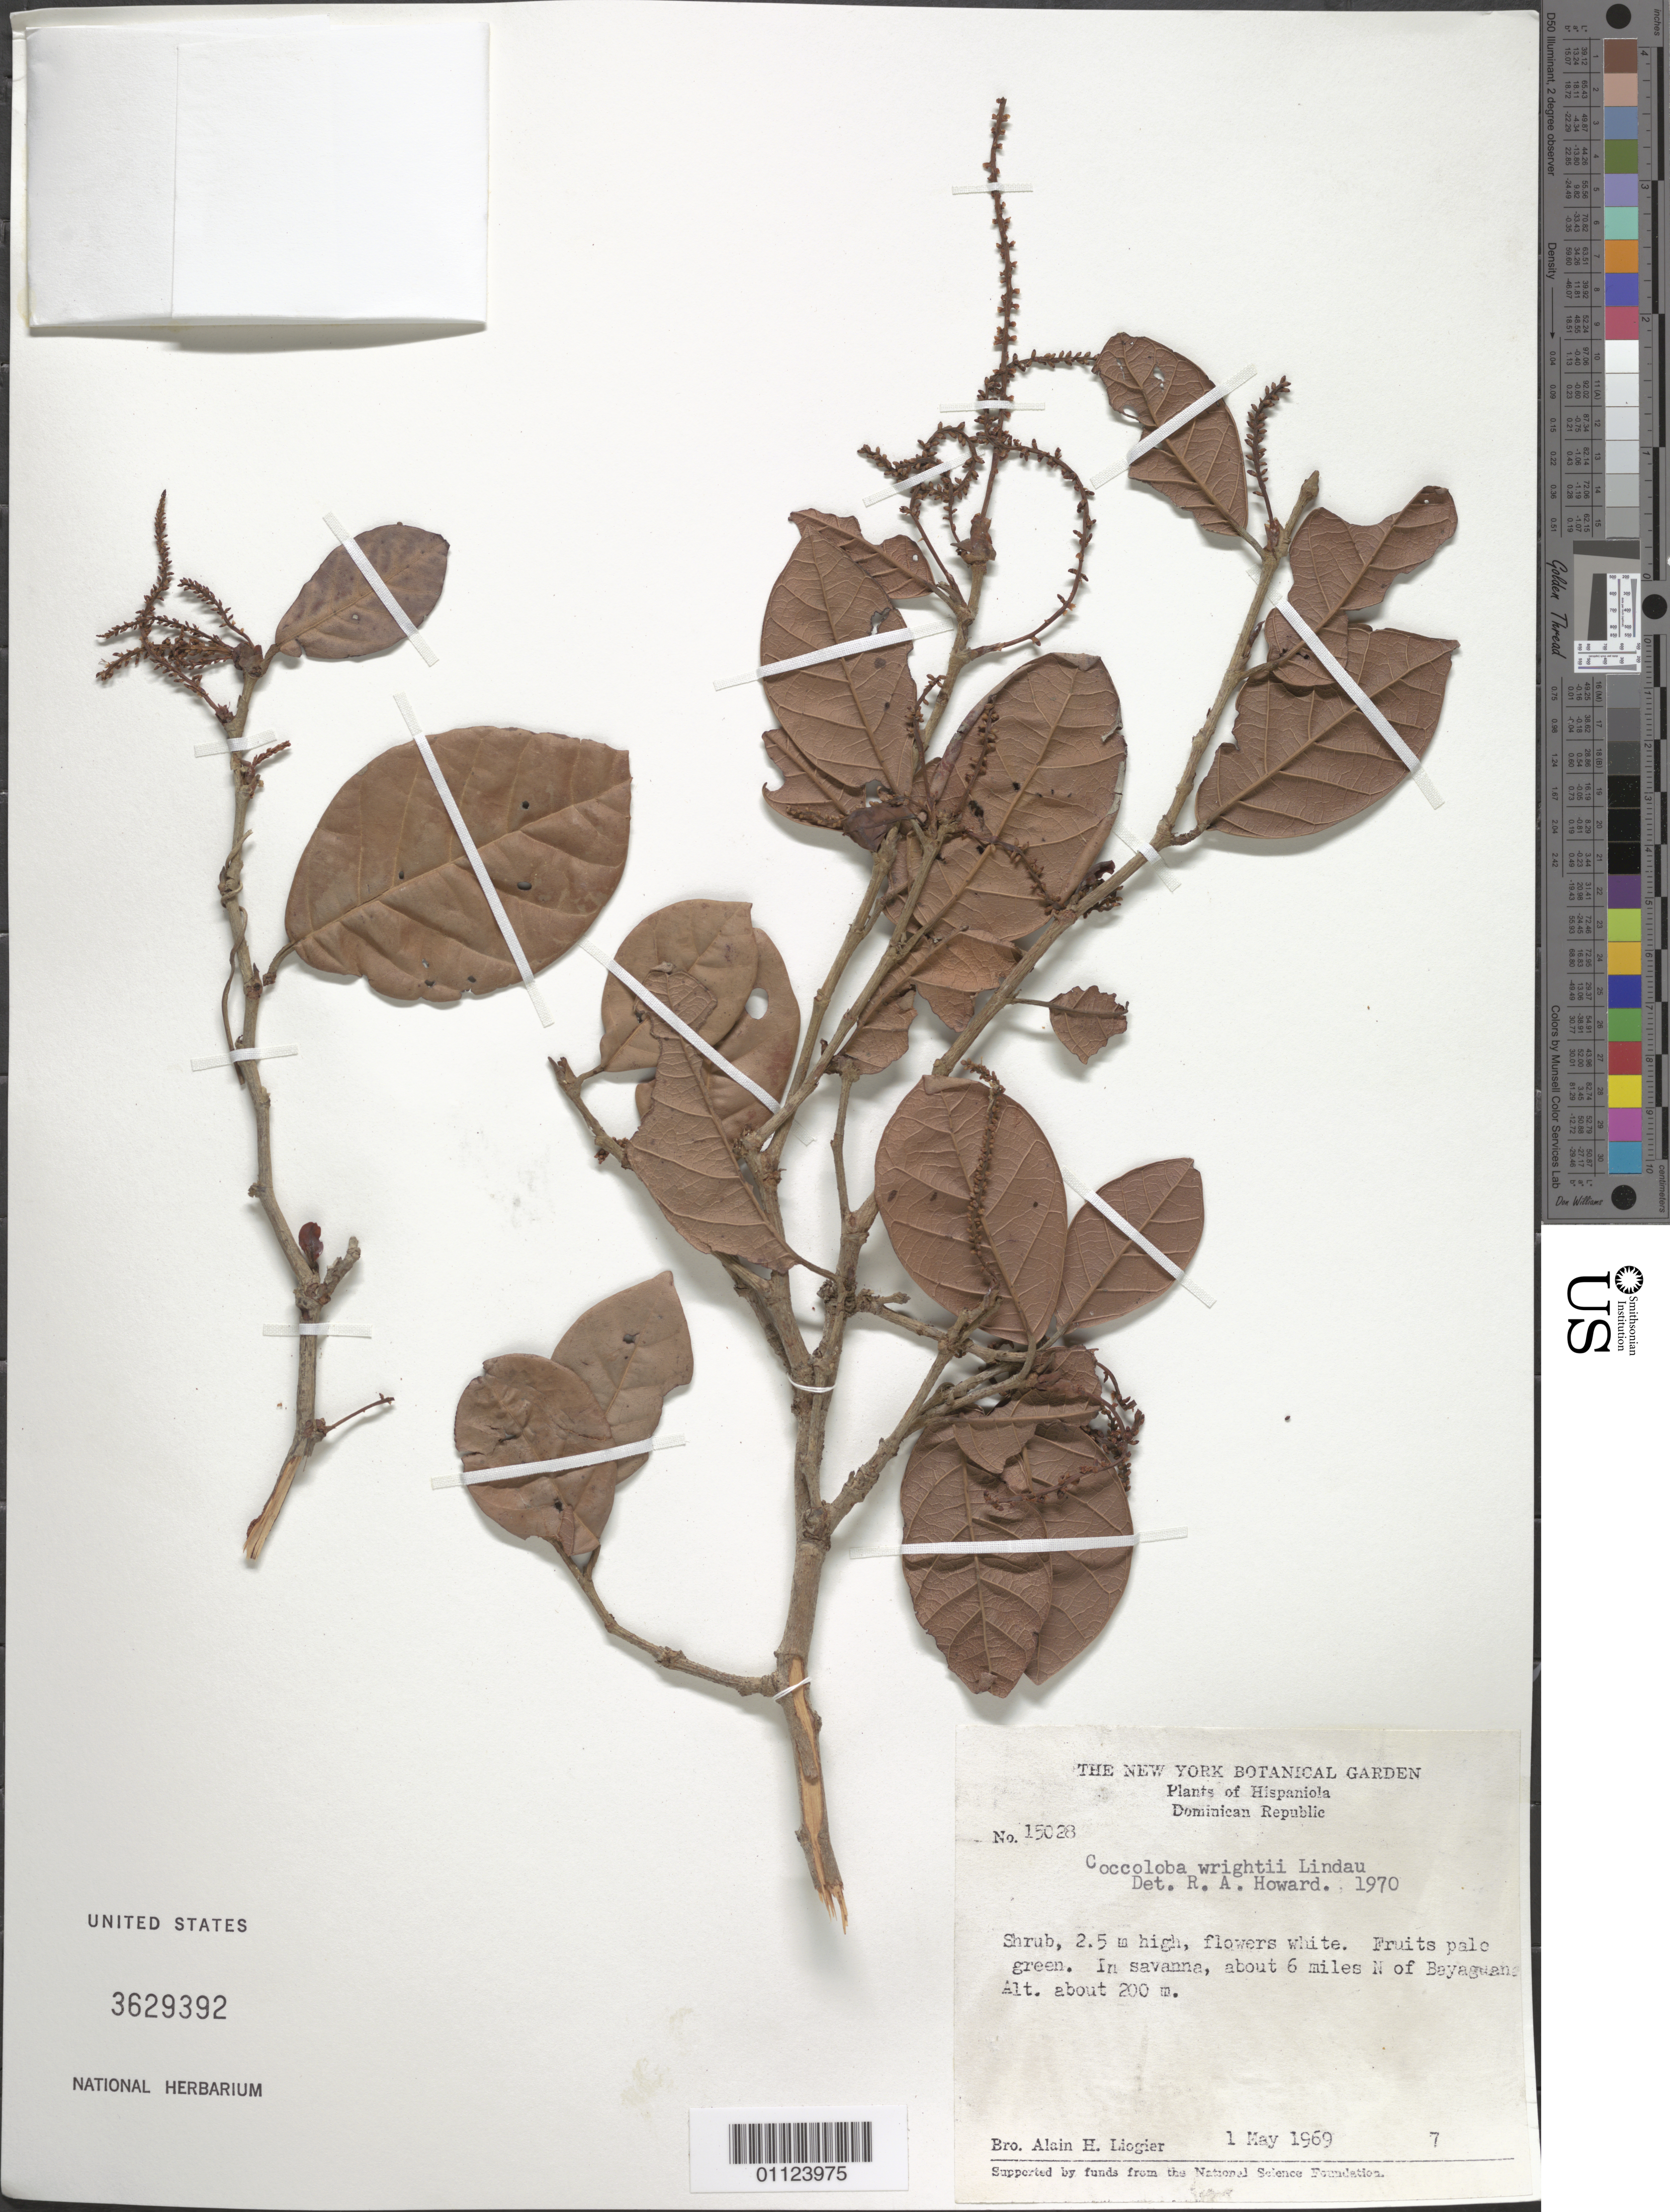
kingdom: Plantae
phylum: Tracheophyta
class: Magnoliopsida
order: Caryophyllales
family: Polygonaceae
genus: Coccoloba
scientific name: Coccoloba wrightii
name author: Lindau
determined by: Liogier, Alain H.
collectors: A. H. Liogier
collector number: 15028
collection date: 1969-05-01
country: Dominican Republic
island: Hispaniola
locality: Bayaguana, about 6 miles N.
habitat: In savanna.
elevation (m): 200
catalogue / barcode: US 3629392